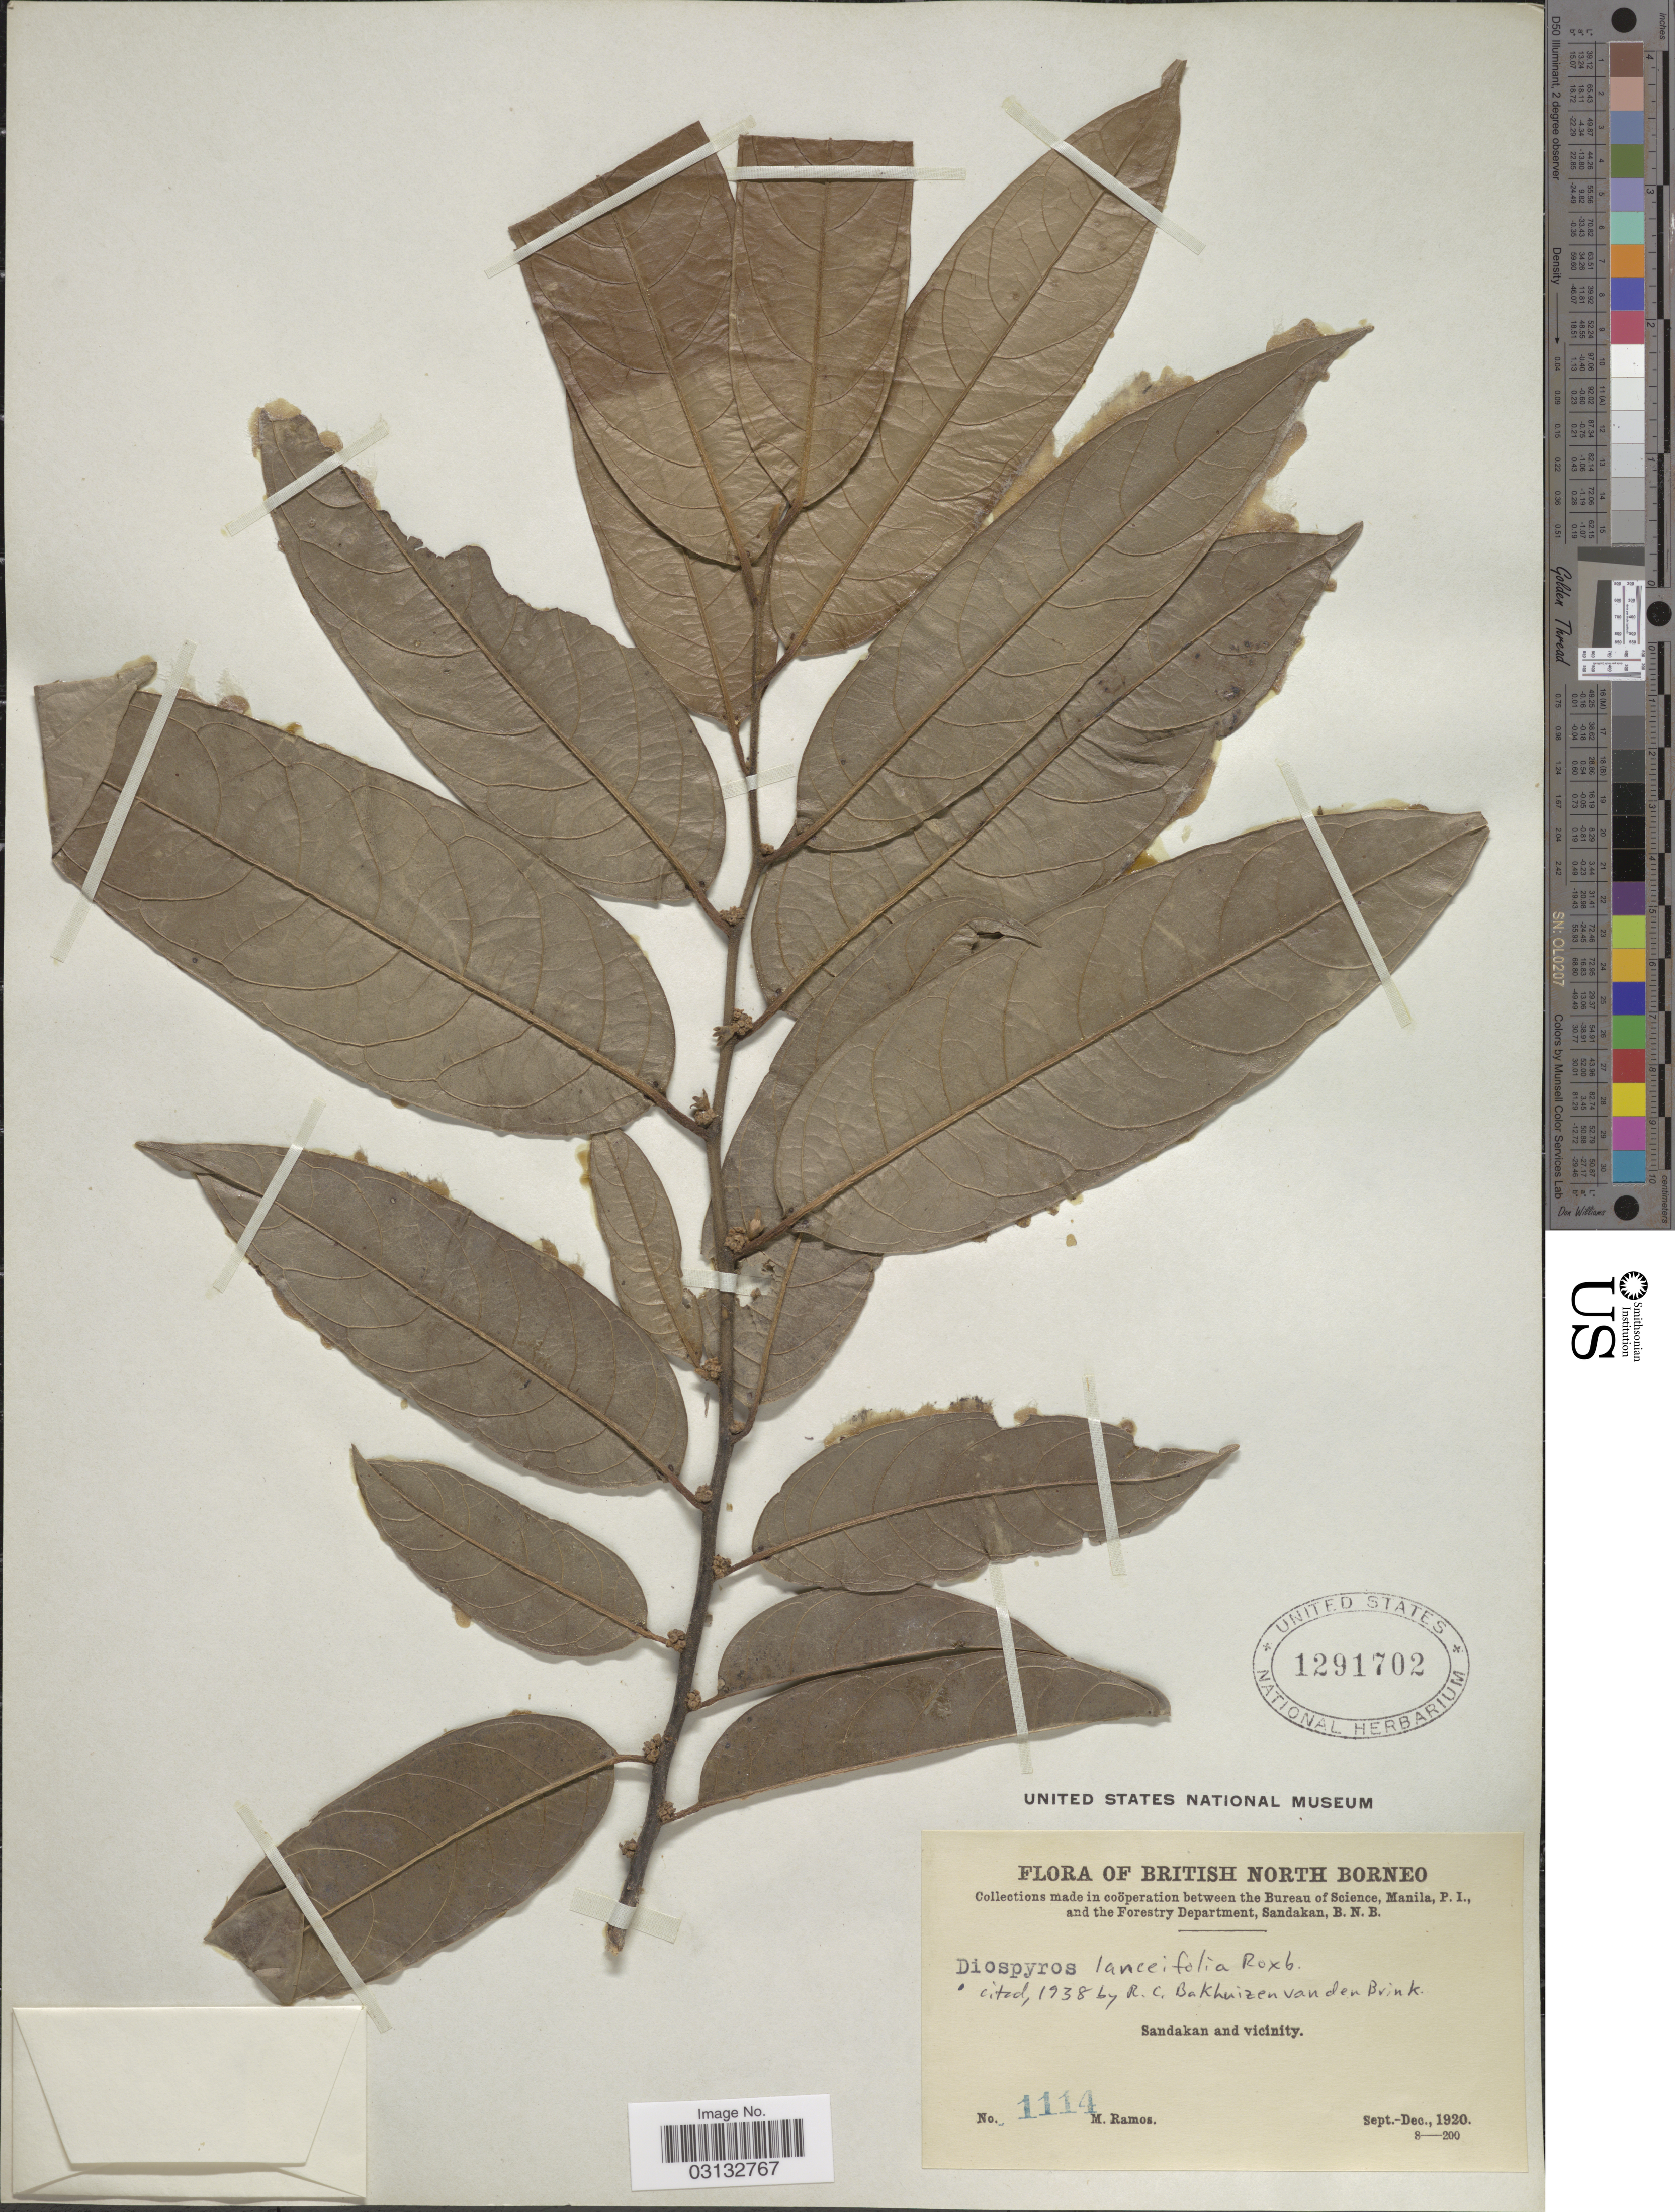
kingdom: Plantae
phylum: Tracheophyta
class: Magnoliopsida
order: Ericales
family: Ebenaceae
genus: Diospyros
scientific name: Diospyros lanceifolia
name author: Roxb.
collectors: M. Ramos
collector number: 1114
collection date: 1920-09/1920-12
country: Malaysia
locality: British North Borneo. Sandakan and vicinity.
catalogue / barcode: US 1291702